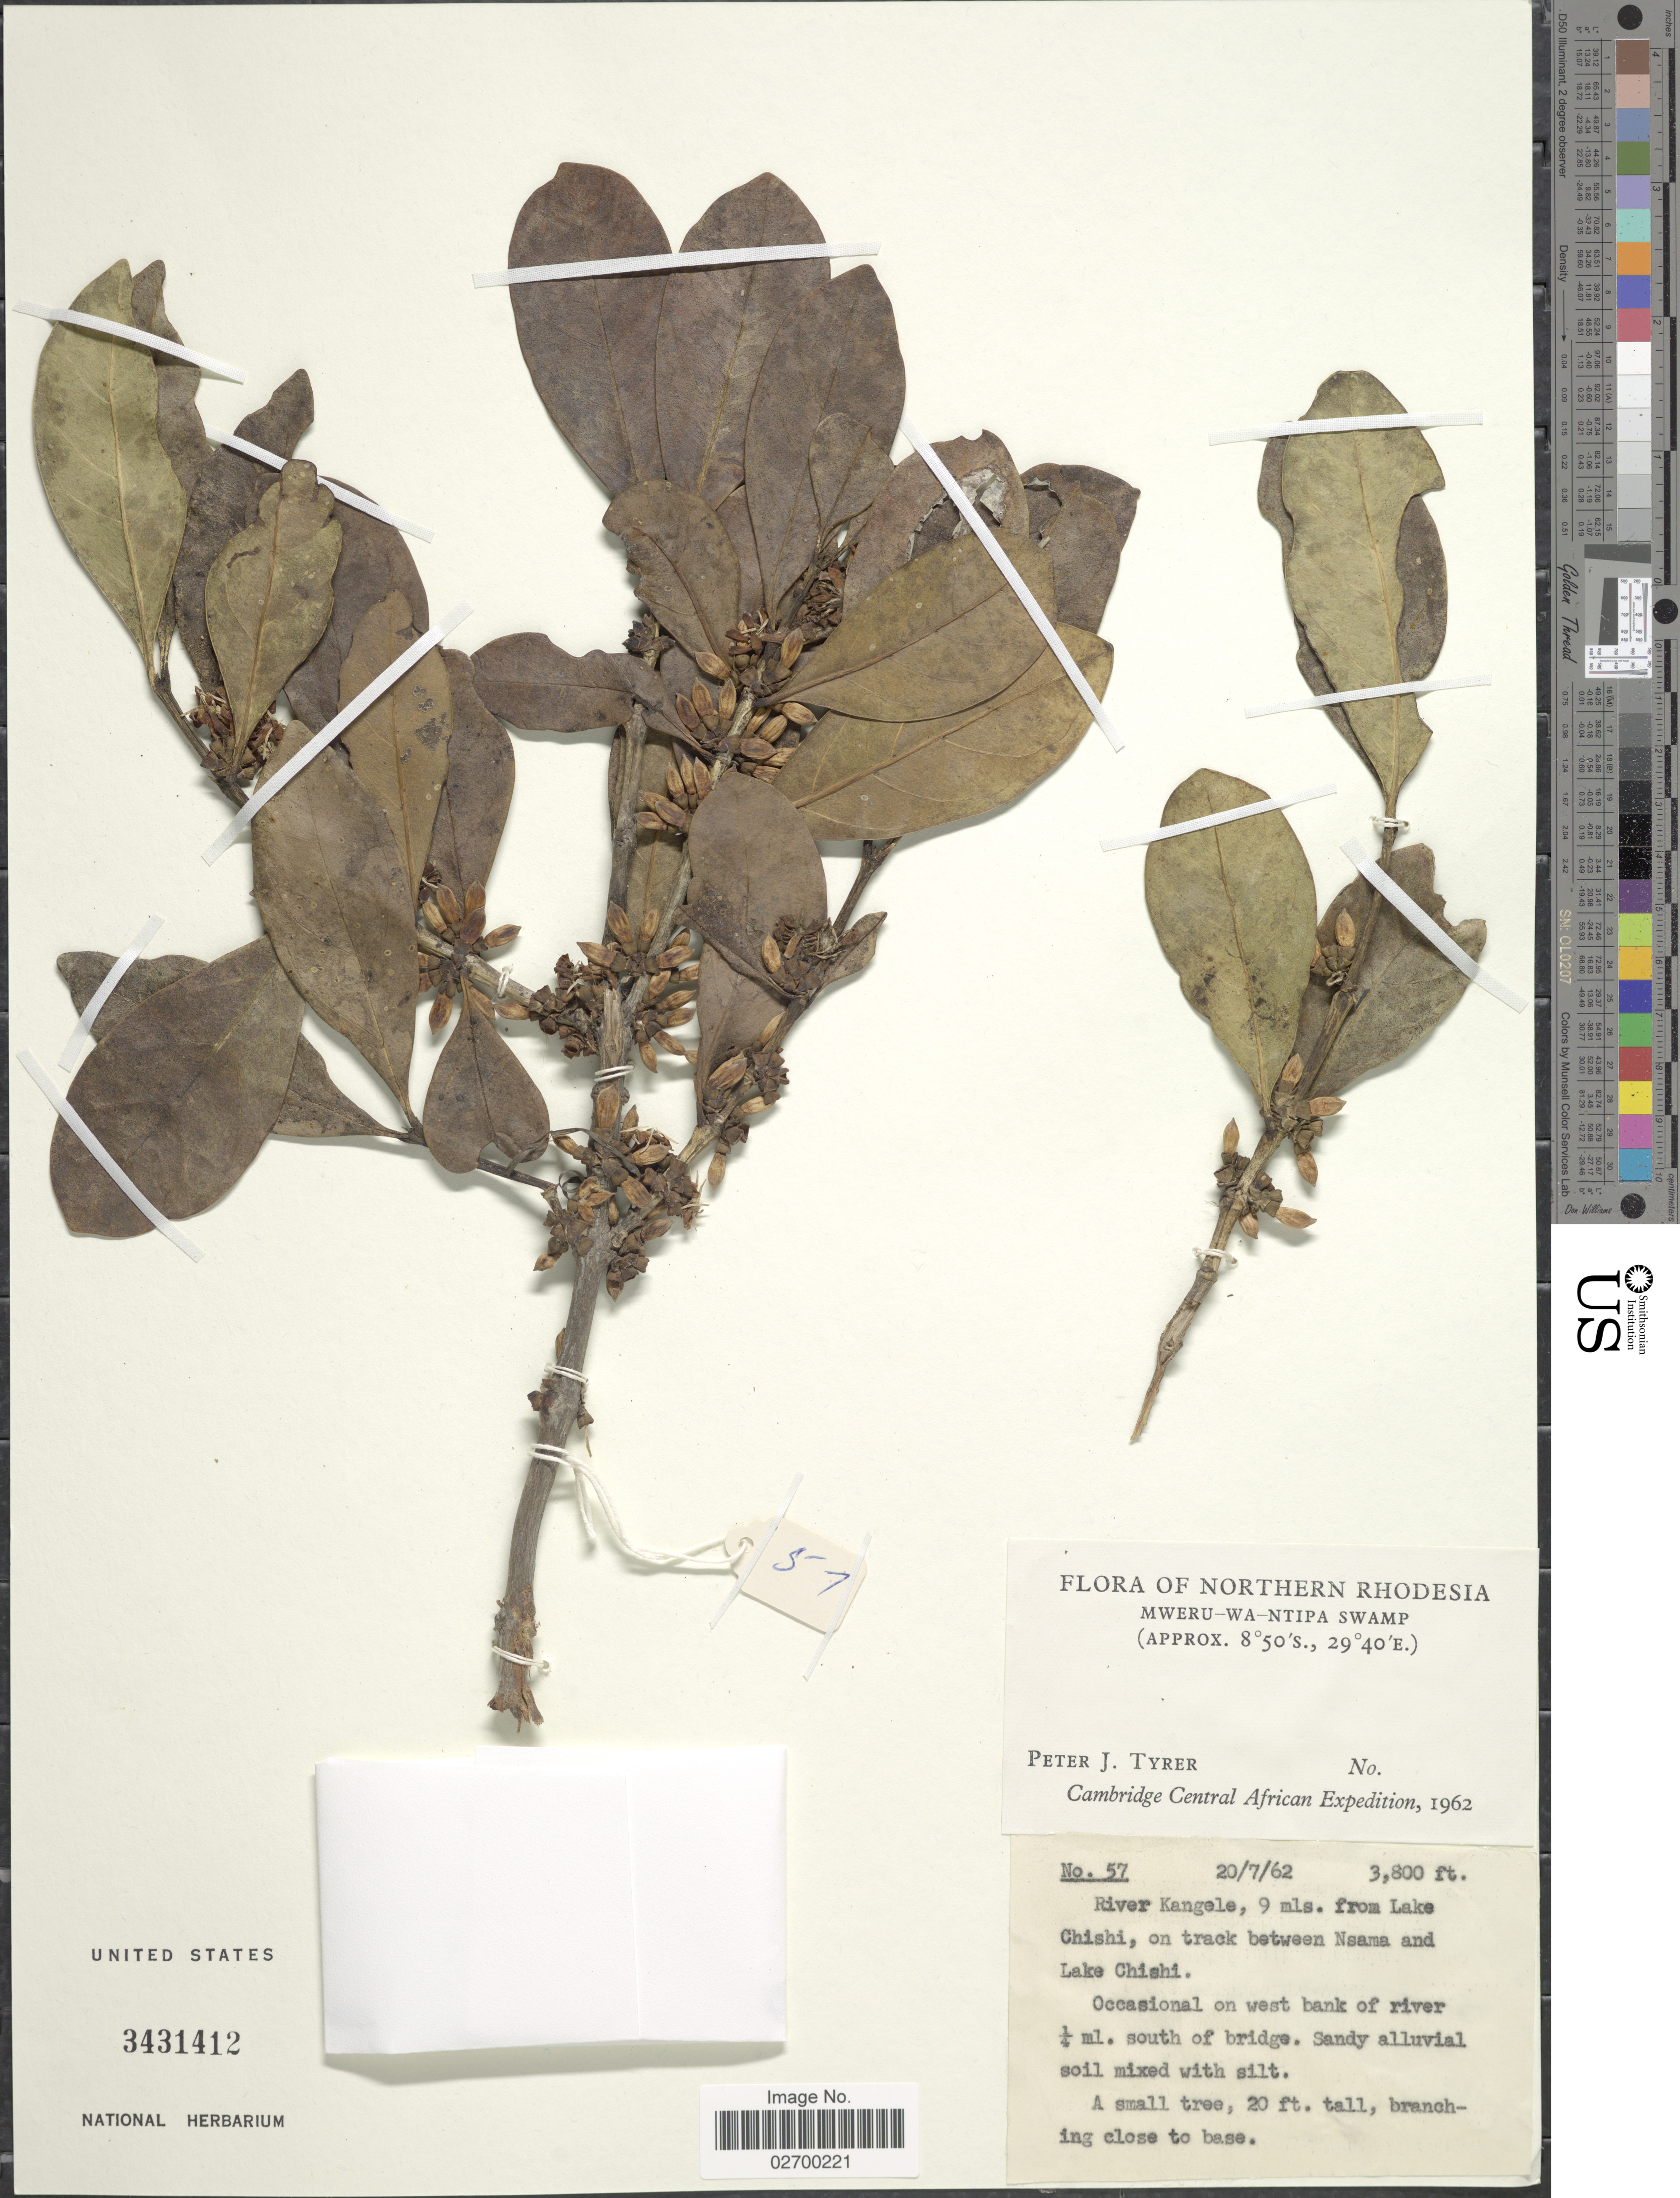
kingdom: Plantae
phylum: Tracheophyta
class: Magnoliopsida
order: Gentianales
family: Rubiaceae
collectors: P. Tyrer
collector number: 57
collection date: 1962-07-20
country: Zambia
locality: Mweru-Wa-Ntipa Swamp. River Kangele, 9 mls. from Lake Chishi, on track between Nsama and Lake Chishi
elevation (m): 1158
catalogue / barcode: US 3431412